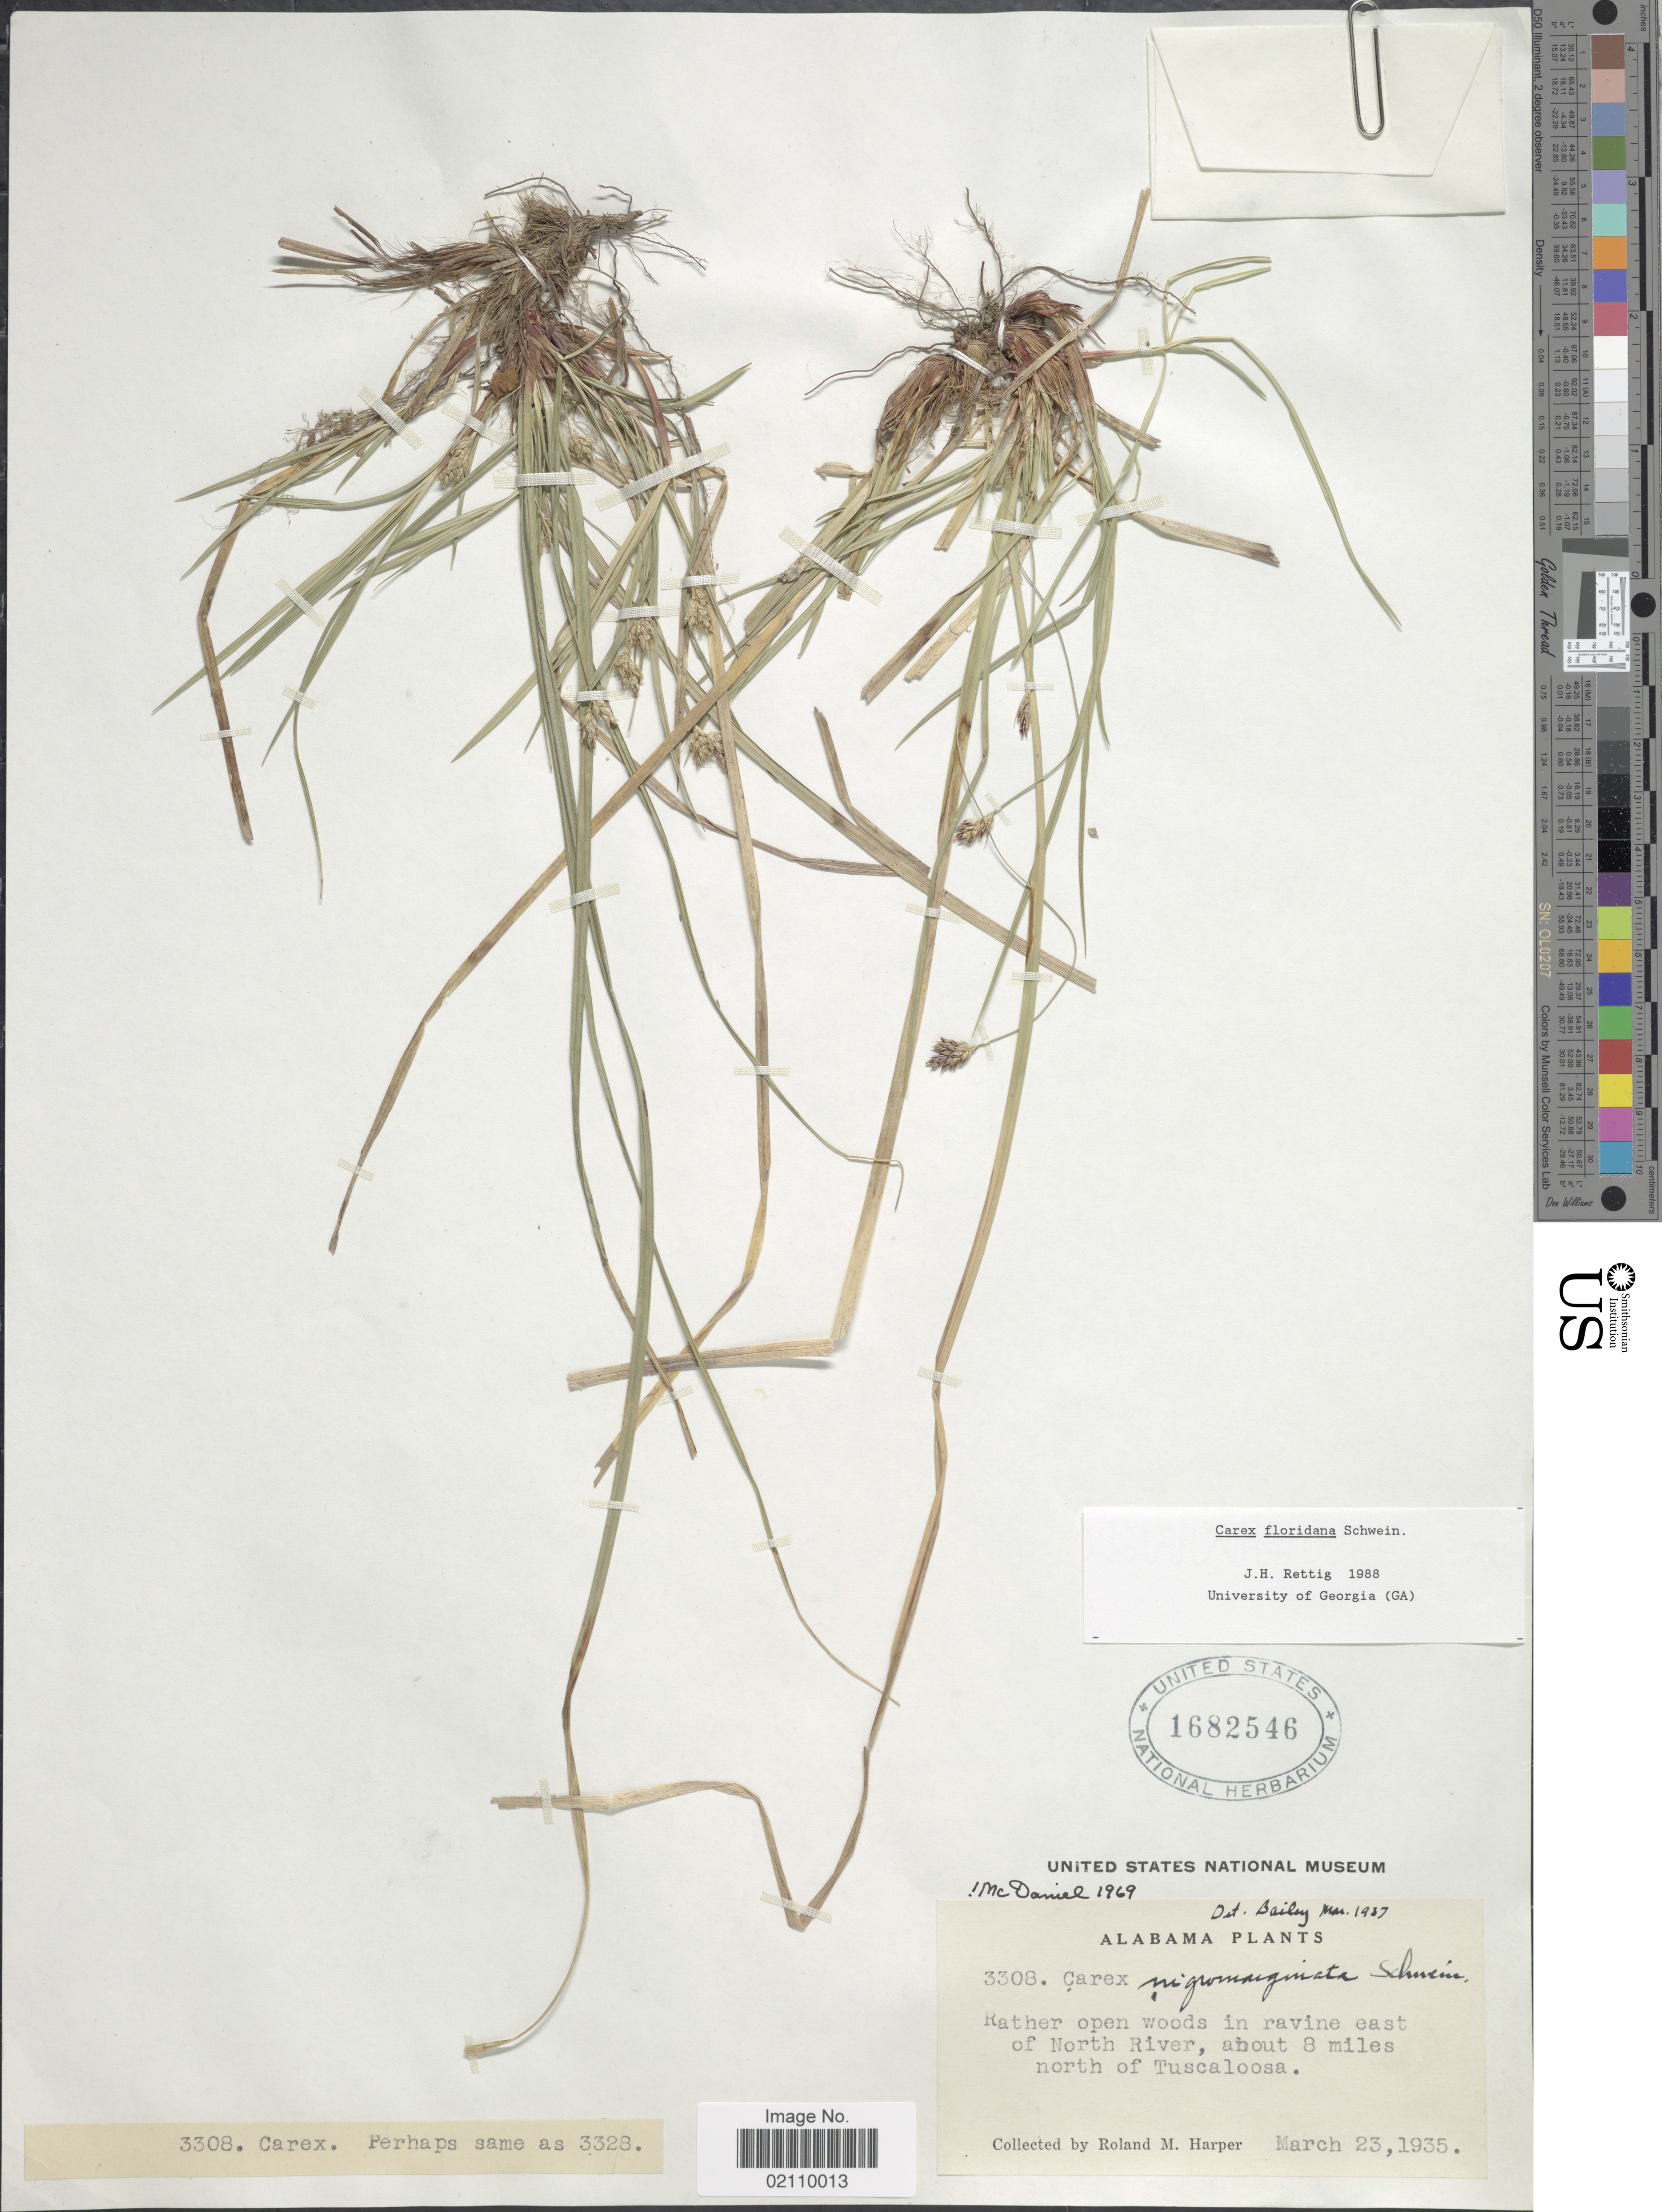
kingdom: Plantae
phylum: Tracheophyta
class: Liliopsida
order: Poales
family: Cyperaceae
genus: Carex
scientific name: Carex floridana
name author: Schwein.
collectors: R. M. Harper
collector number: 3308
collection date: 1935-03-23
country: United States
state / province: Alabama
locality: Rathr open woods in ravine east of North River, about 8 miles north of Tuscaloosa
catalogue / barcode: US 1682546